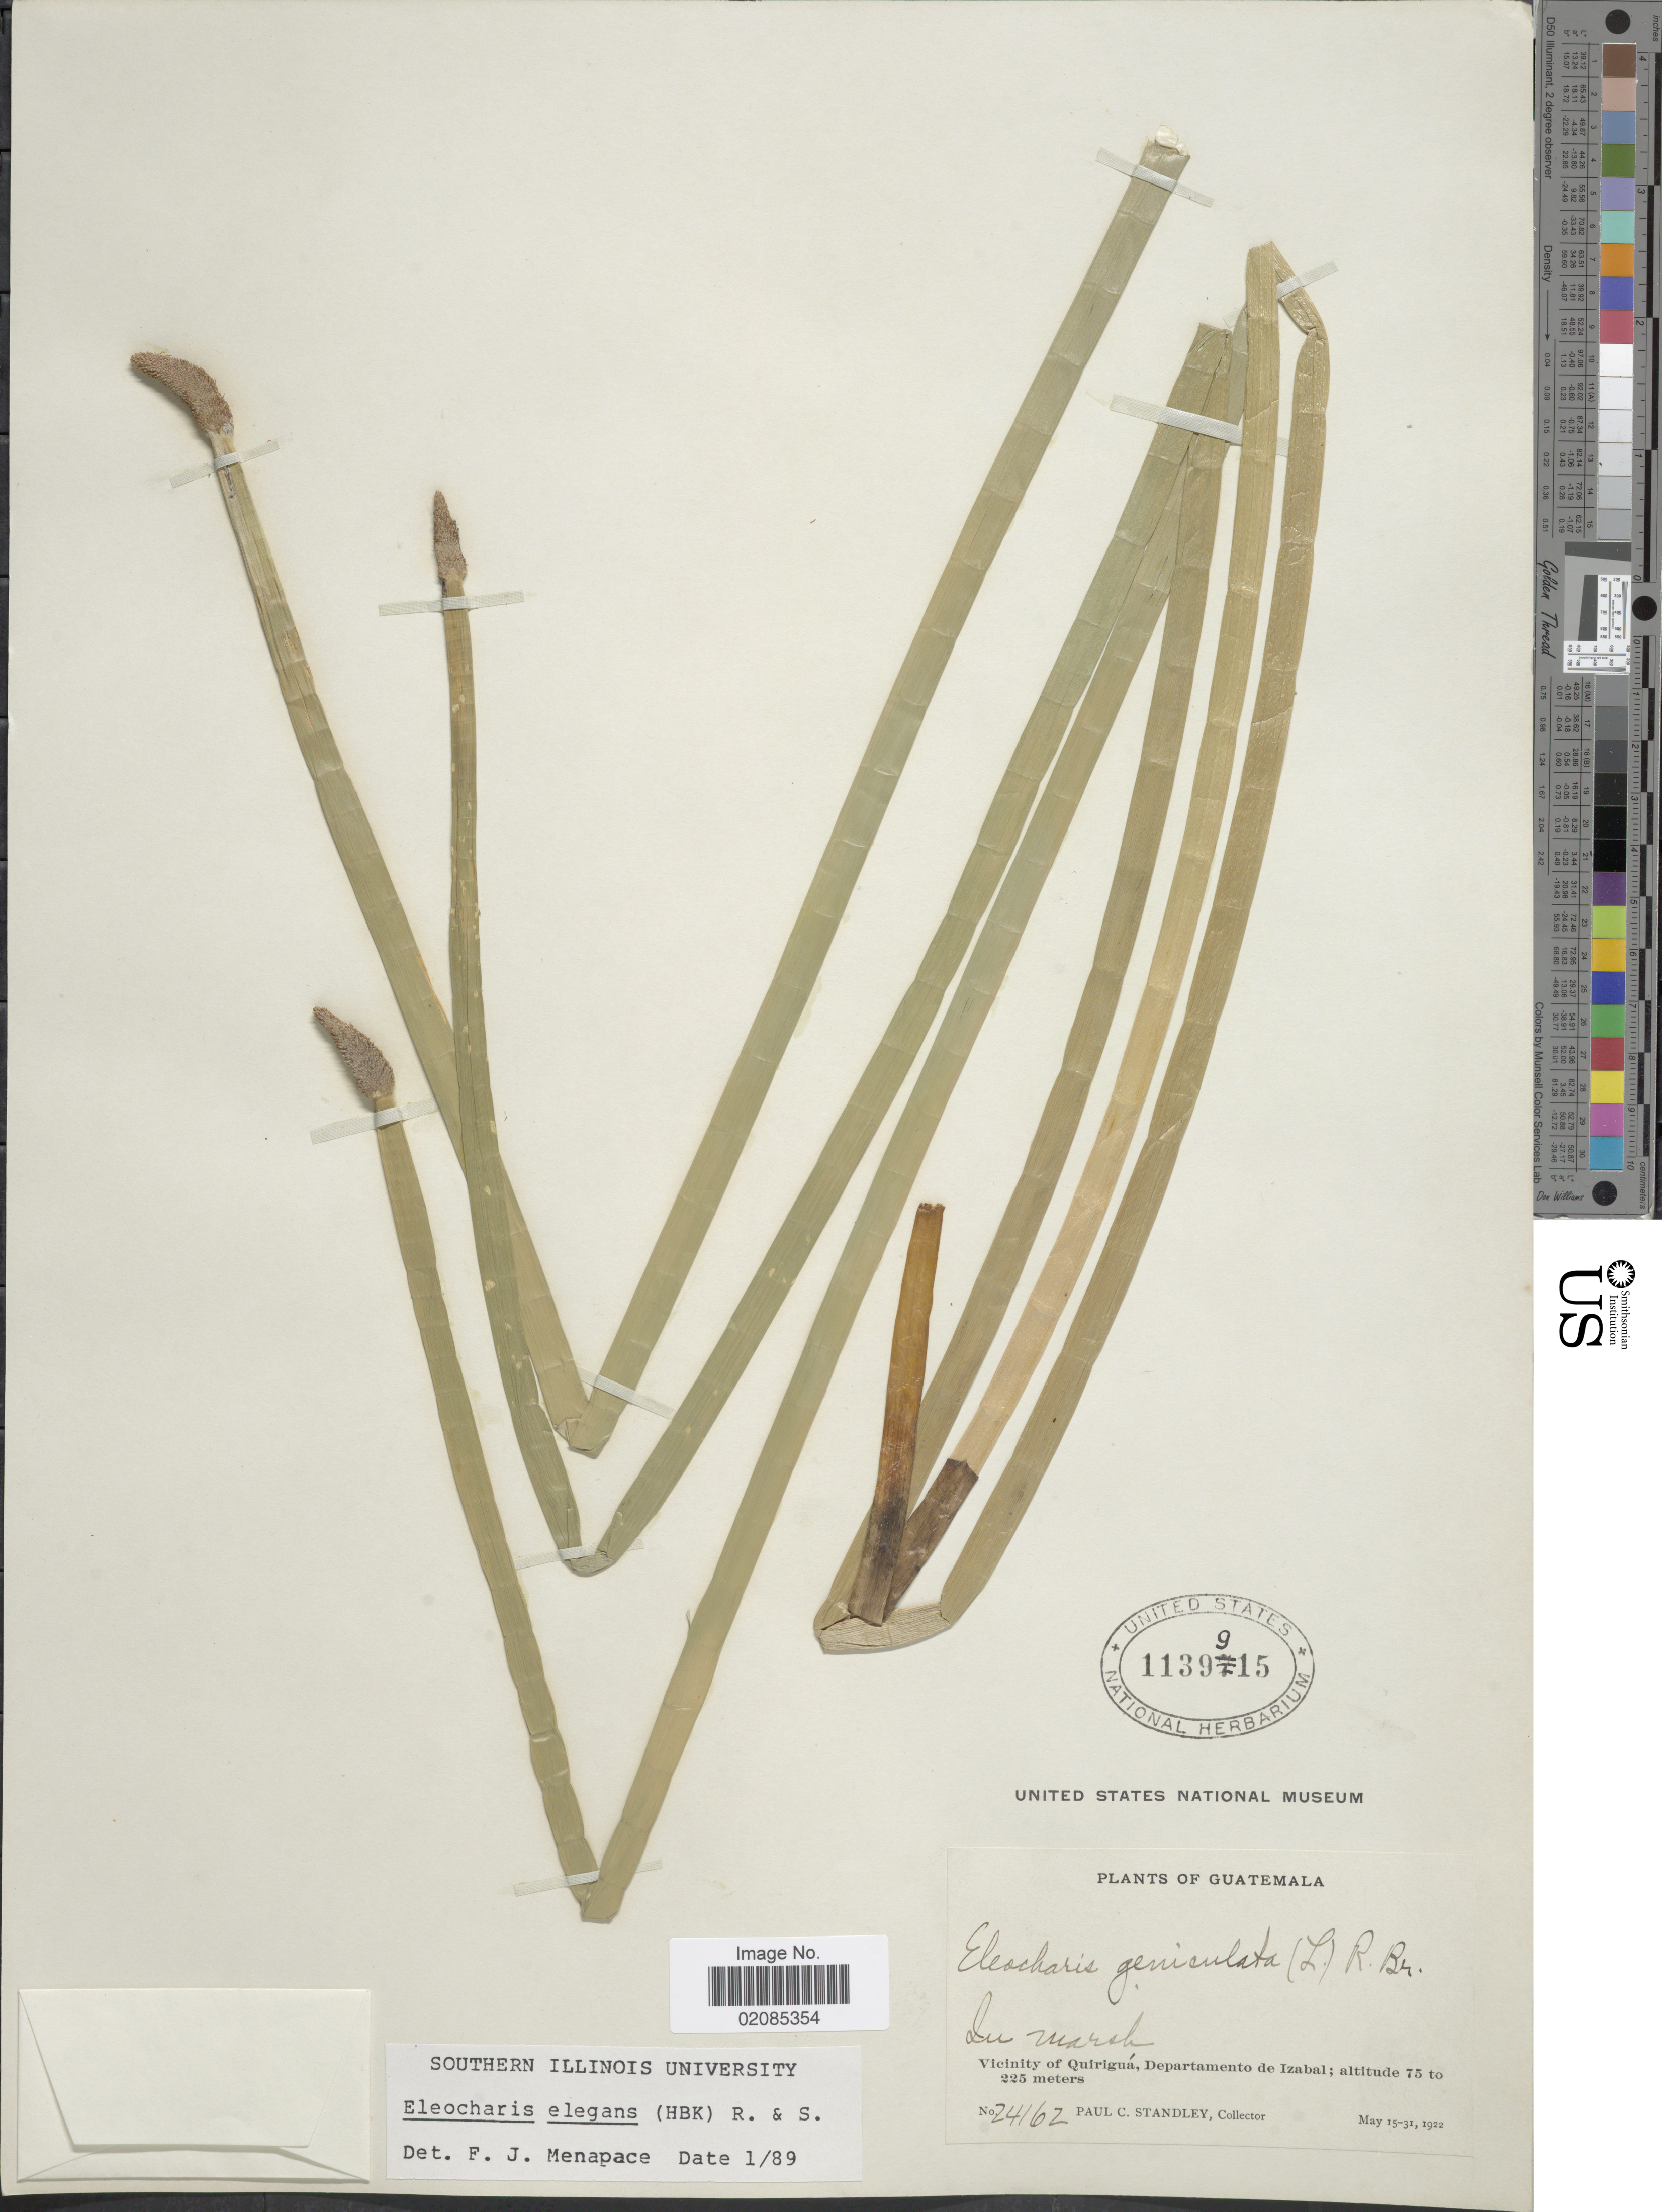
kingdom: Plantae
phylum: Tracheophyta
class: Liliopsida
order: Poales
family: Cyperaceae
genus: Eleocharis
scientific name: Eleocharis elegans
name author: (Kunth) Roem. & Schult.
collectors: P. C. Standley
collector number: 24162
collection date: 1922-05-15/1922-05-31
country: Guatemala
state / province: Izabal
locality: Vicinity of Quirigua, Departamento de Izabal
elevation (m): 75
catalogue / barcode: US 1139915